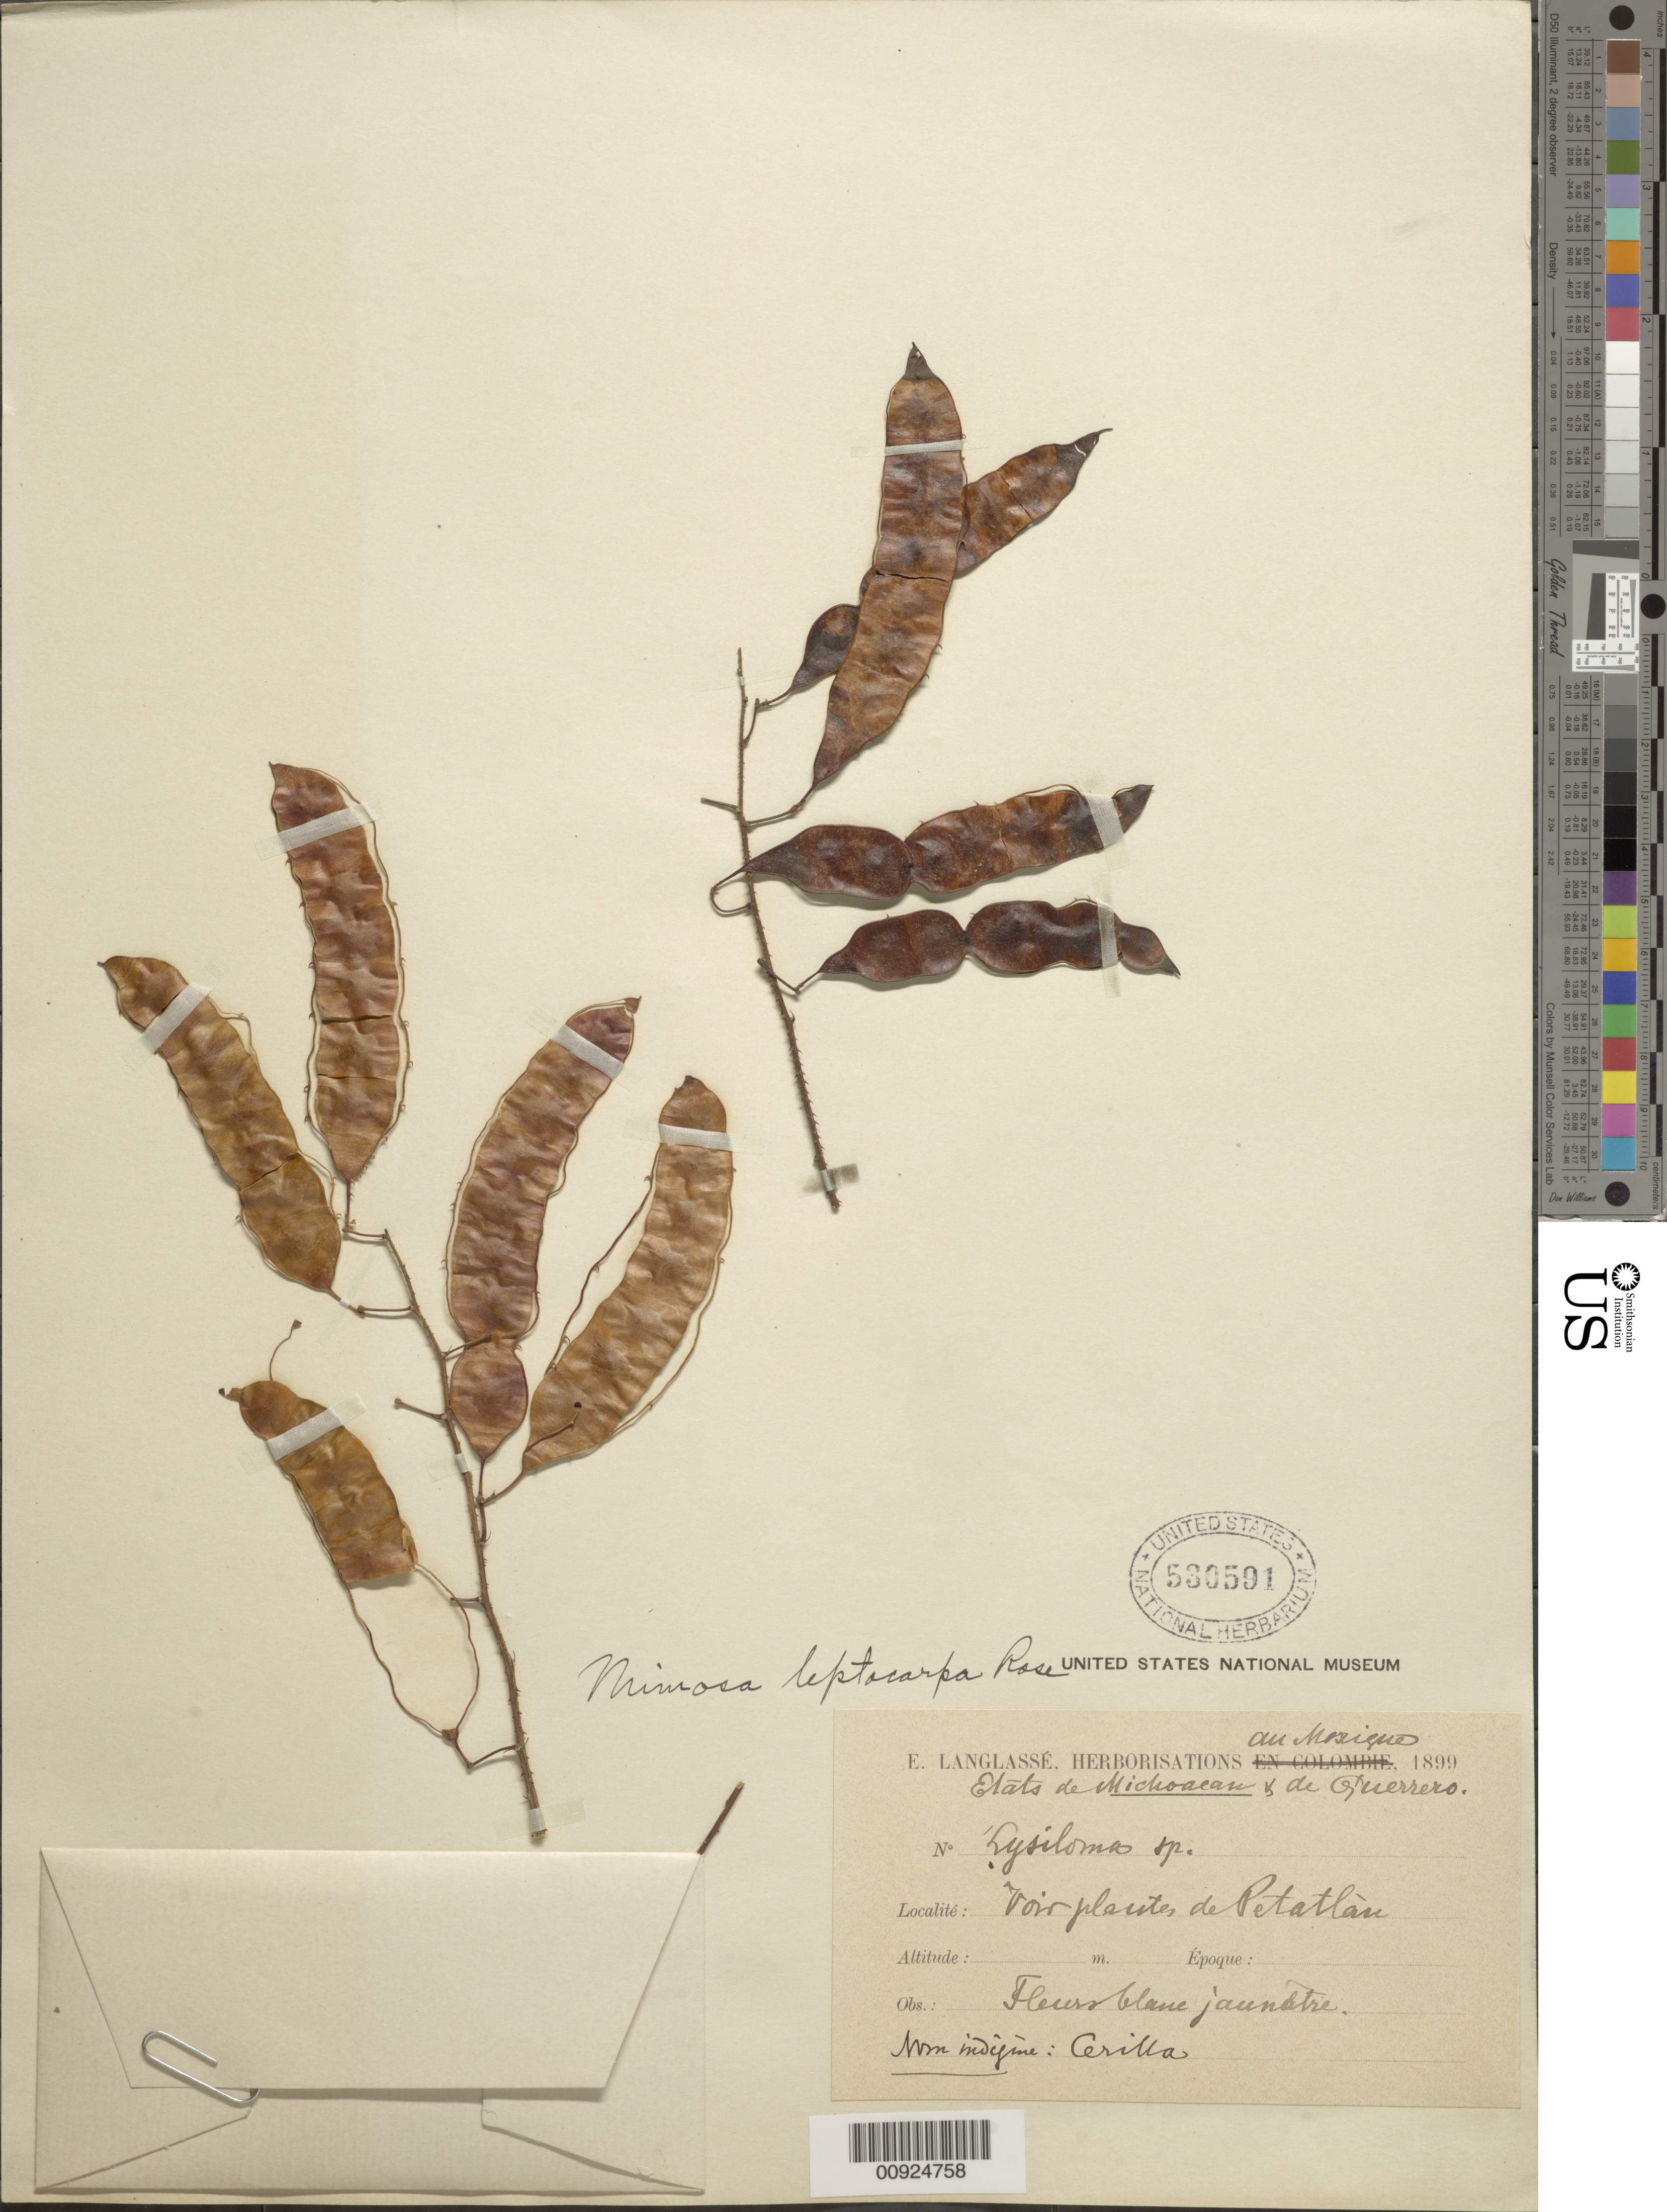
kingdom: Plantae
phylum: Tracheophyta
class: Magnoliopsida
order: Fabales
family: Fabaceae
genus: Mimosa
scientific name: Mimosa leptocarpa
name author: Rose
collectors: E. Langlassé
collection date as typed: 1899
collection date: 1899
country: Mexico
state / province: Michoacán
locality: Petatlán.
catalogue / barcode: US 530591